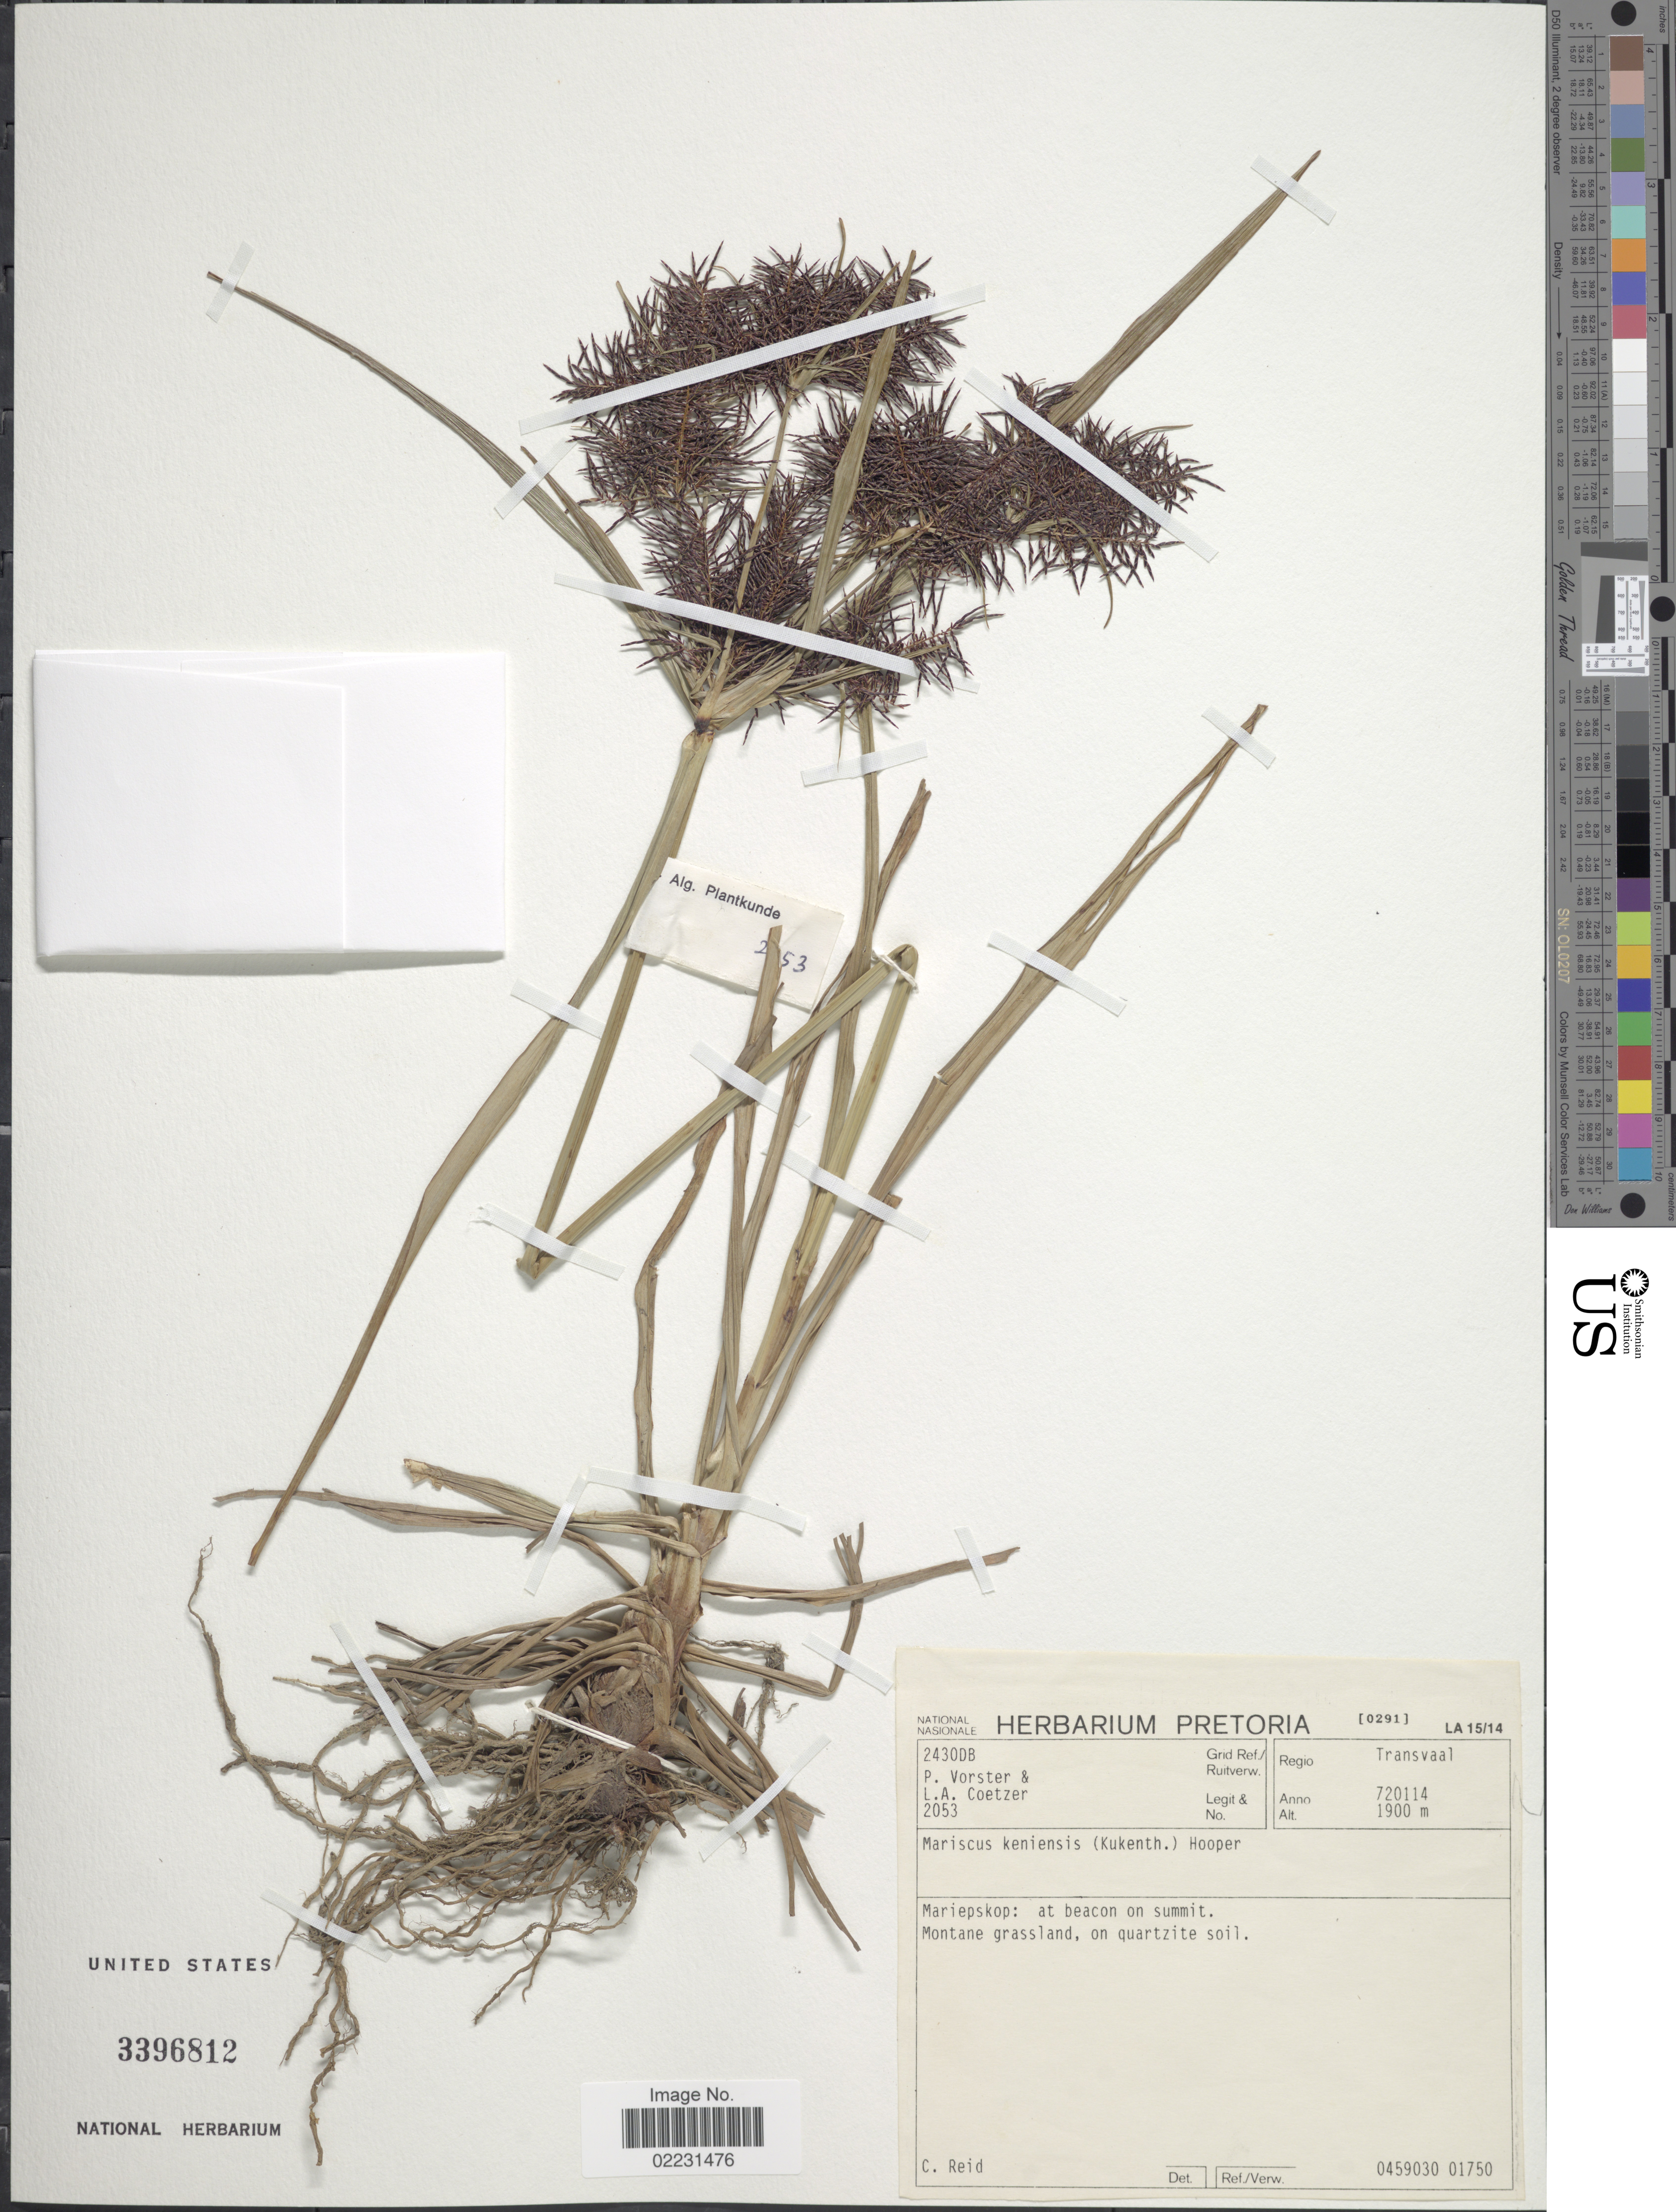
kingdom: Plantae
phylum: Tracheophyta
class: Liliopsida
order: Poales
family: Cyperaceae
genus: Cyperus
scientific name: Cyperus keniaeesis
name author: Kük.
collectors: P. Vorster & L. Coetzer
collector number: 2053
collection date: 1972-01-14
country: South Africa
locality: Regio Transvaal, Mariepskop: at Beacon on summit. Montane grassland.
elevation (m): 1900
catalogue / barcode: US 3396812